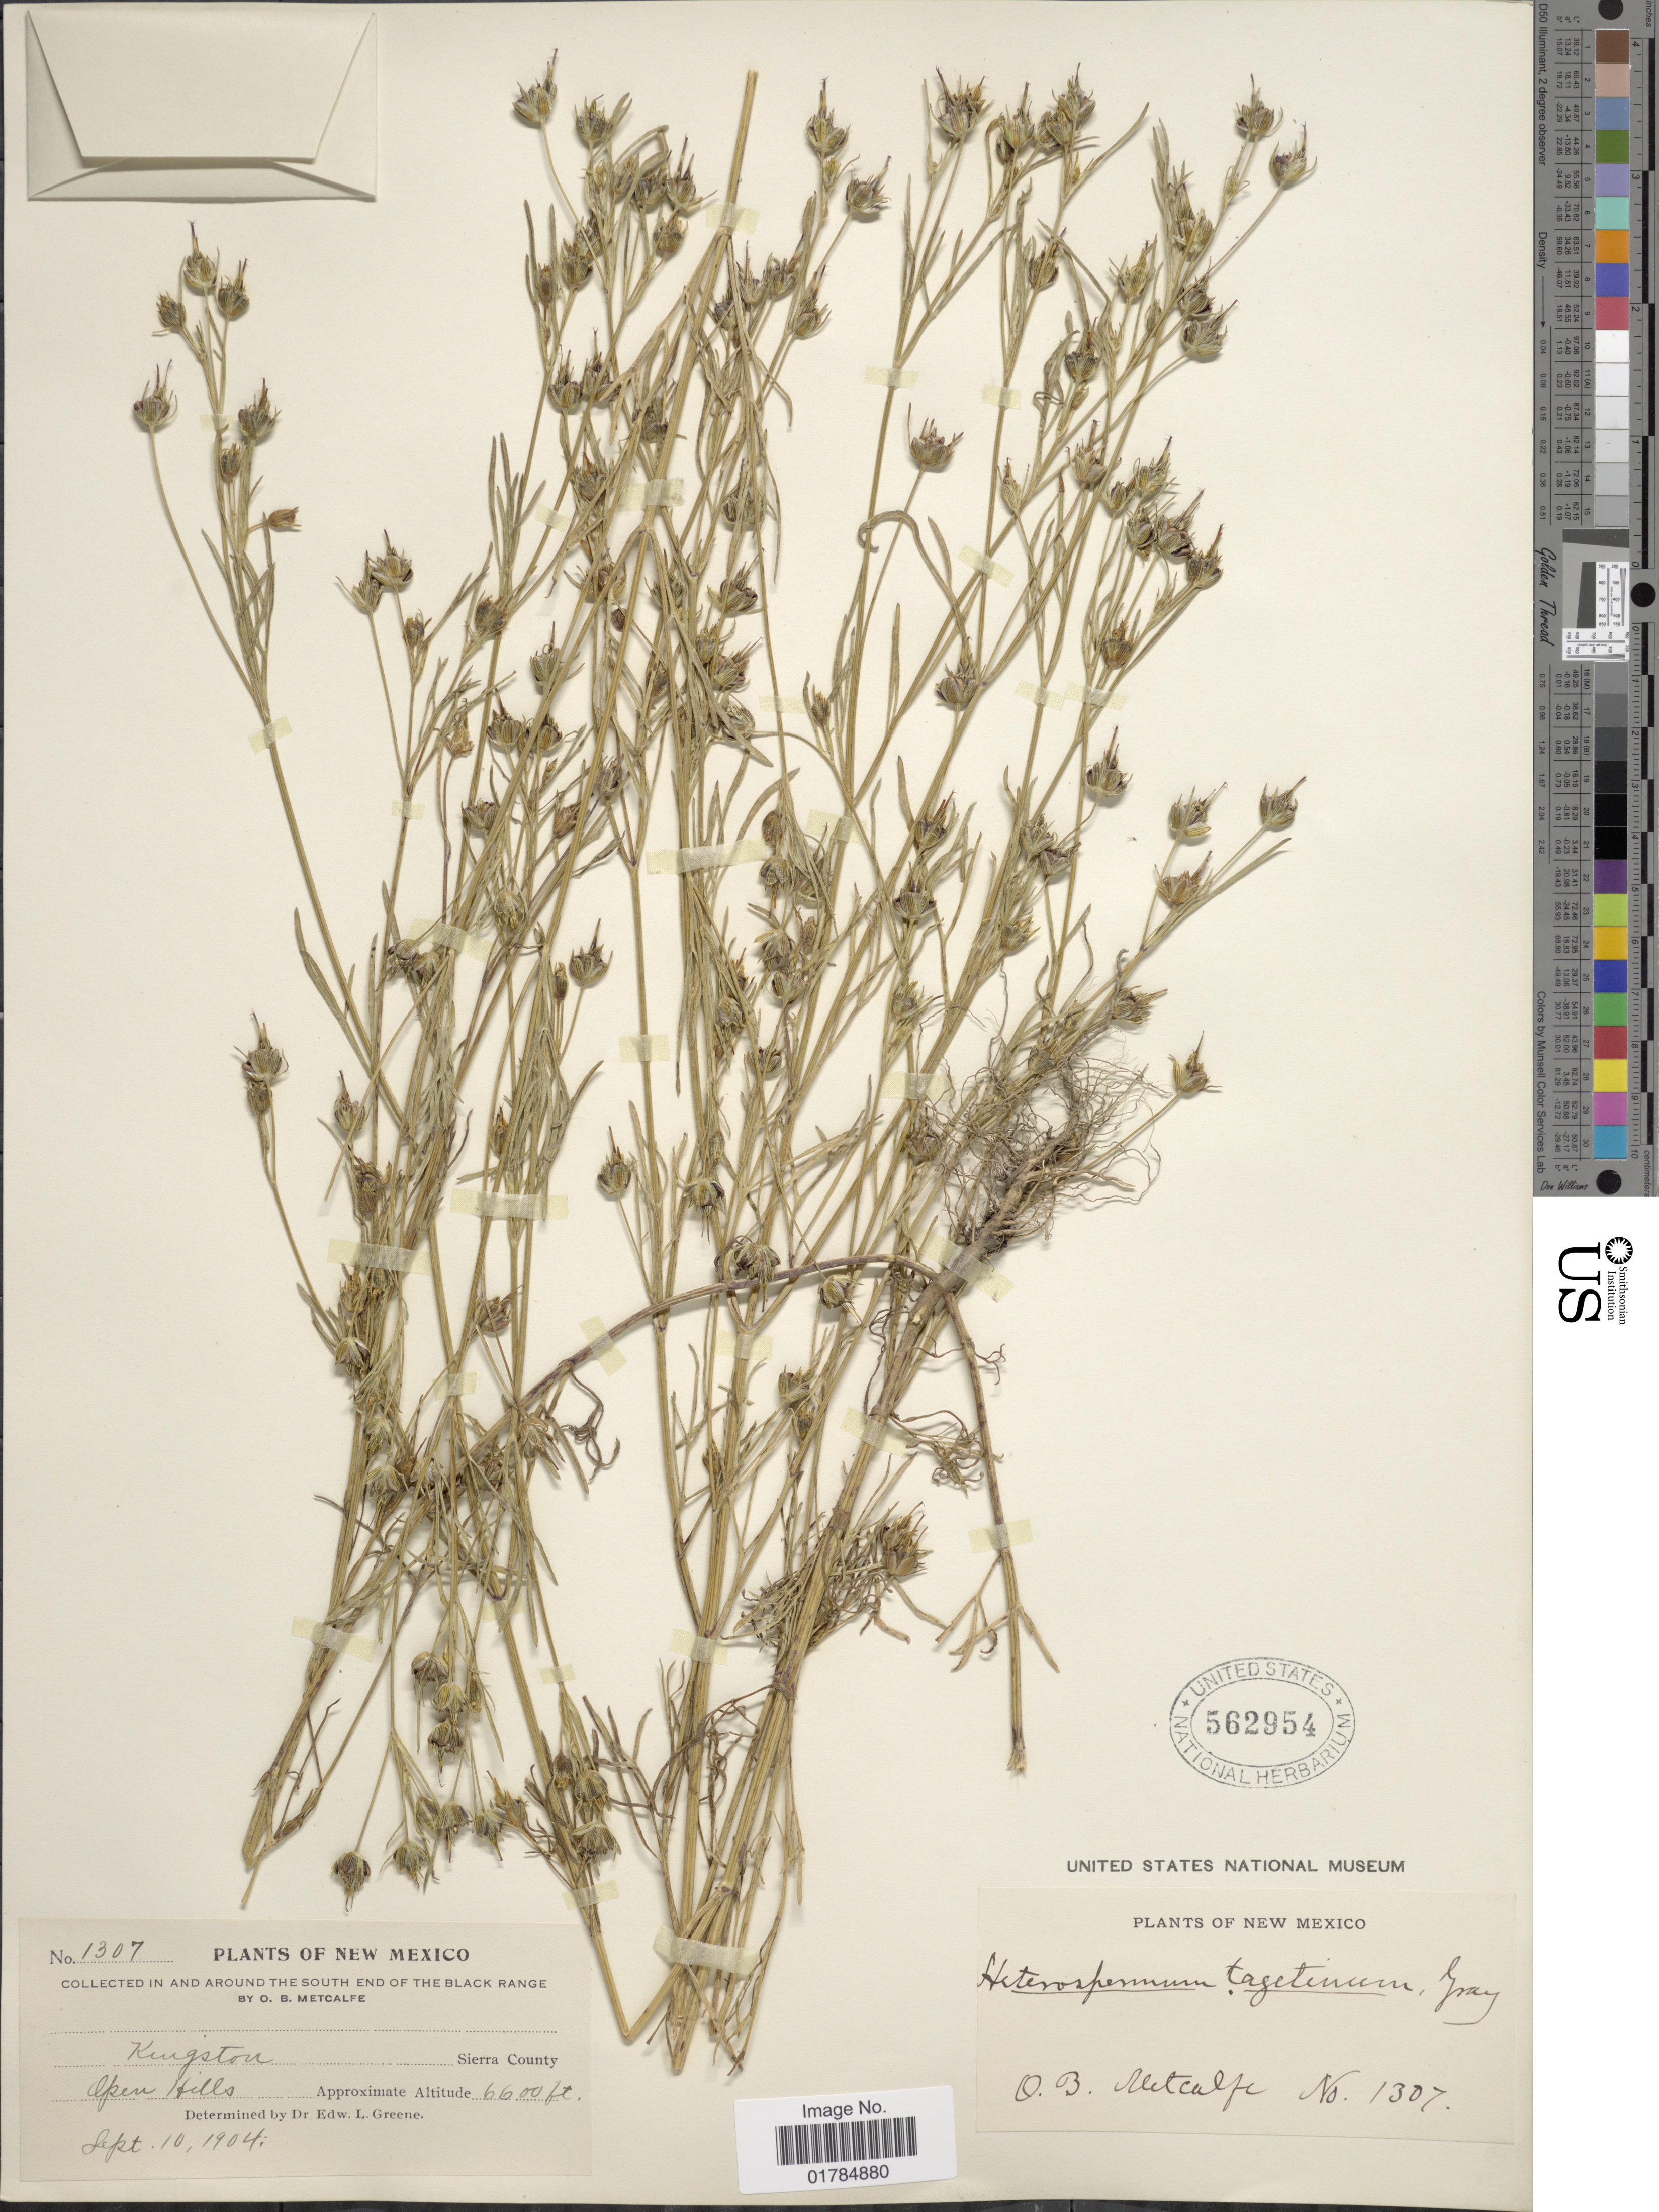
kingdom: Plantae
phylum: Tracheophyta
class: Magnoliopsida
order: Asterales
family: Asteraceae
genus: Heterosperma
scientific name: Heterosperma pinnatum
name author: Cav.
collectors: O. B. Metcalfe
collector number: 1307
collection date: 1904-09-10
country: United States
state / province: New Mexico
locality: Kingston Sierra County, Open Hills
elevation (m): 2012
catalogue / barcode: US 562954